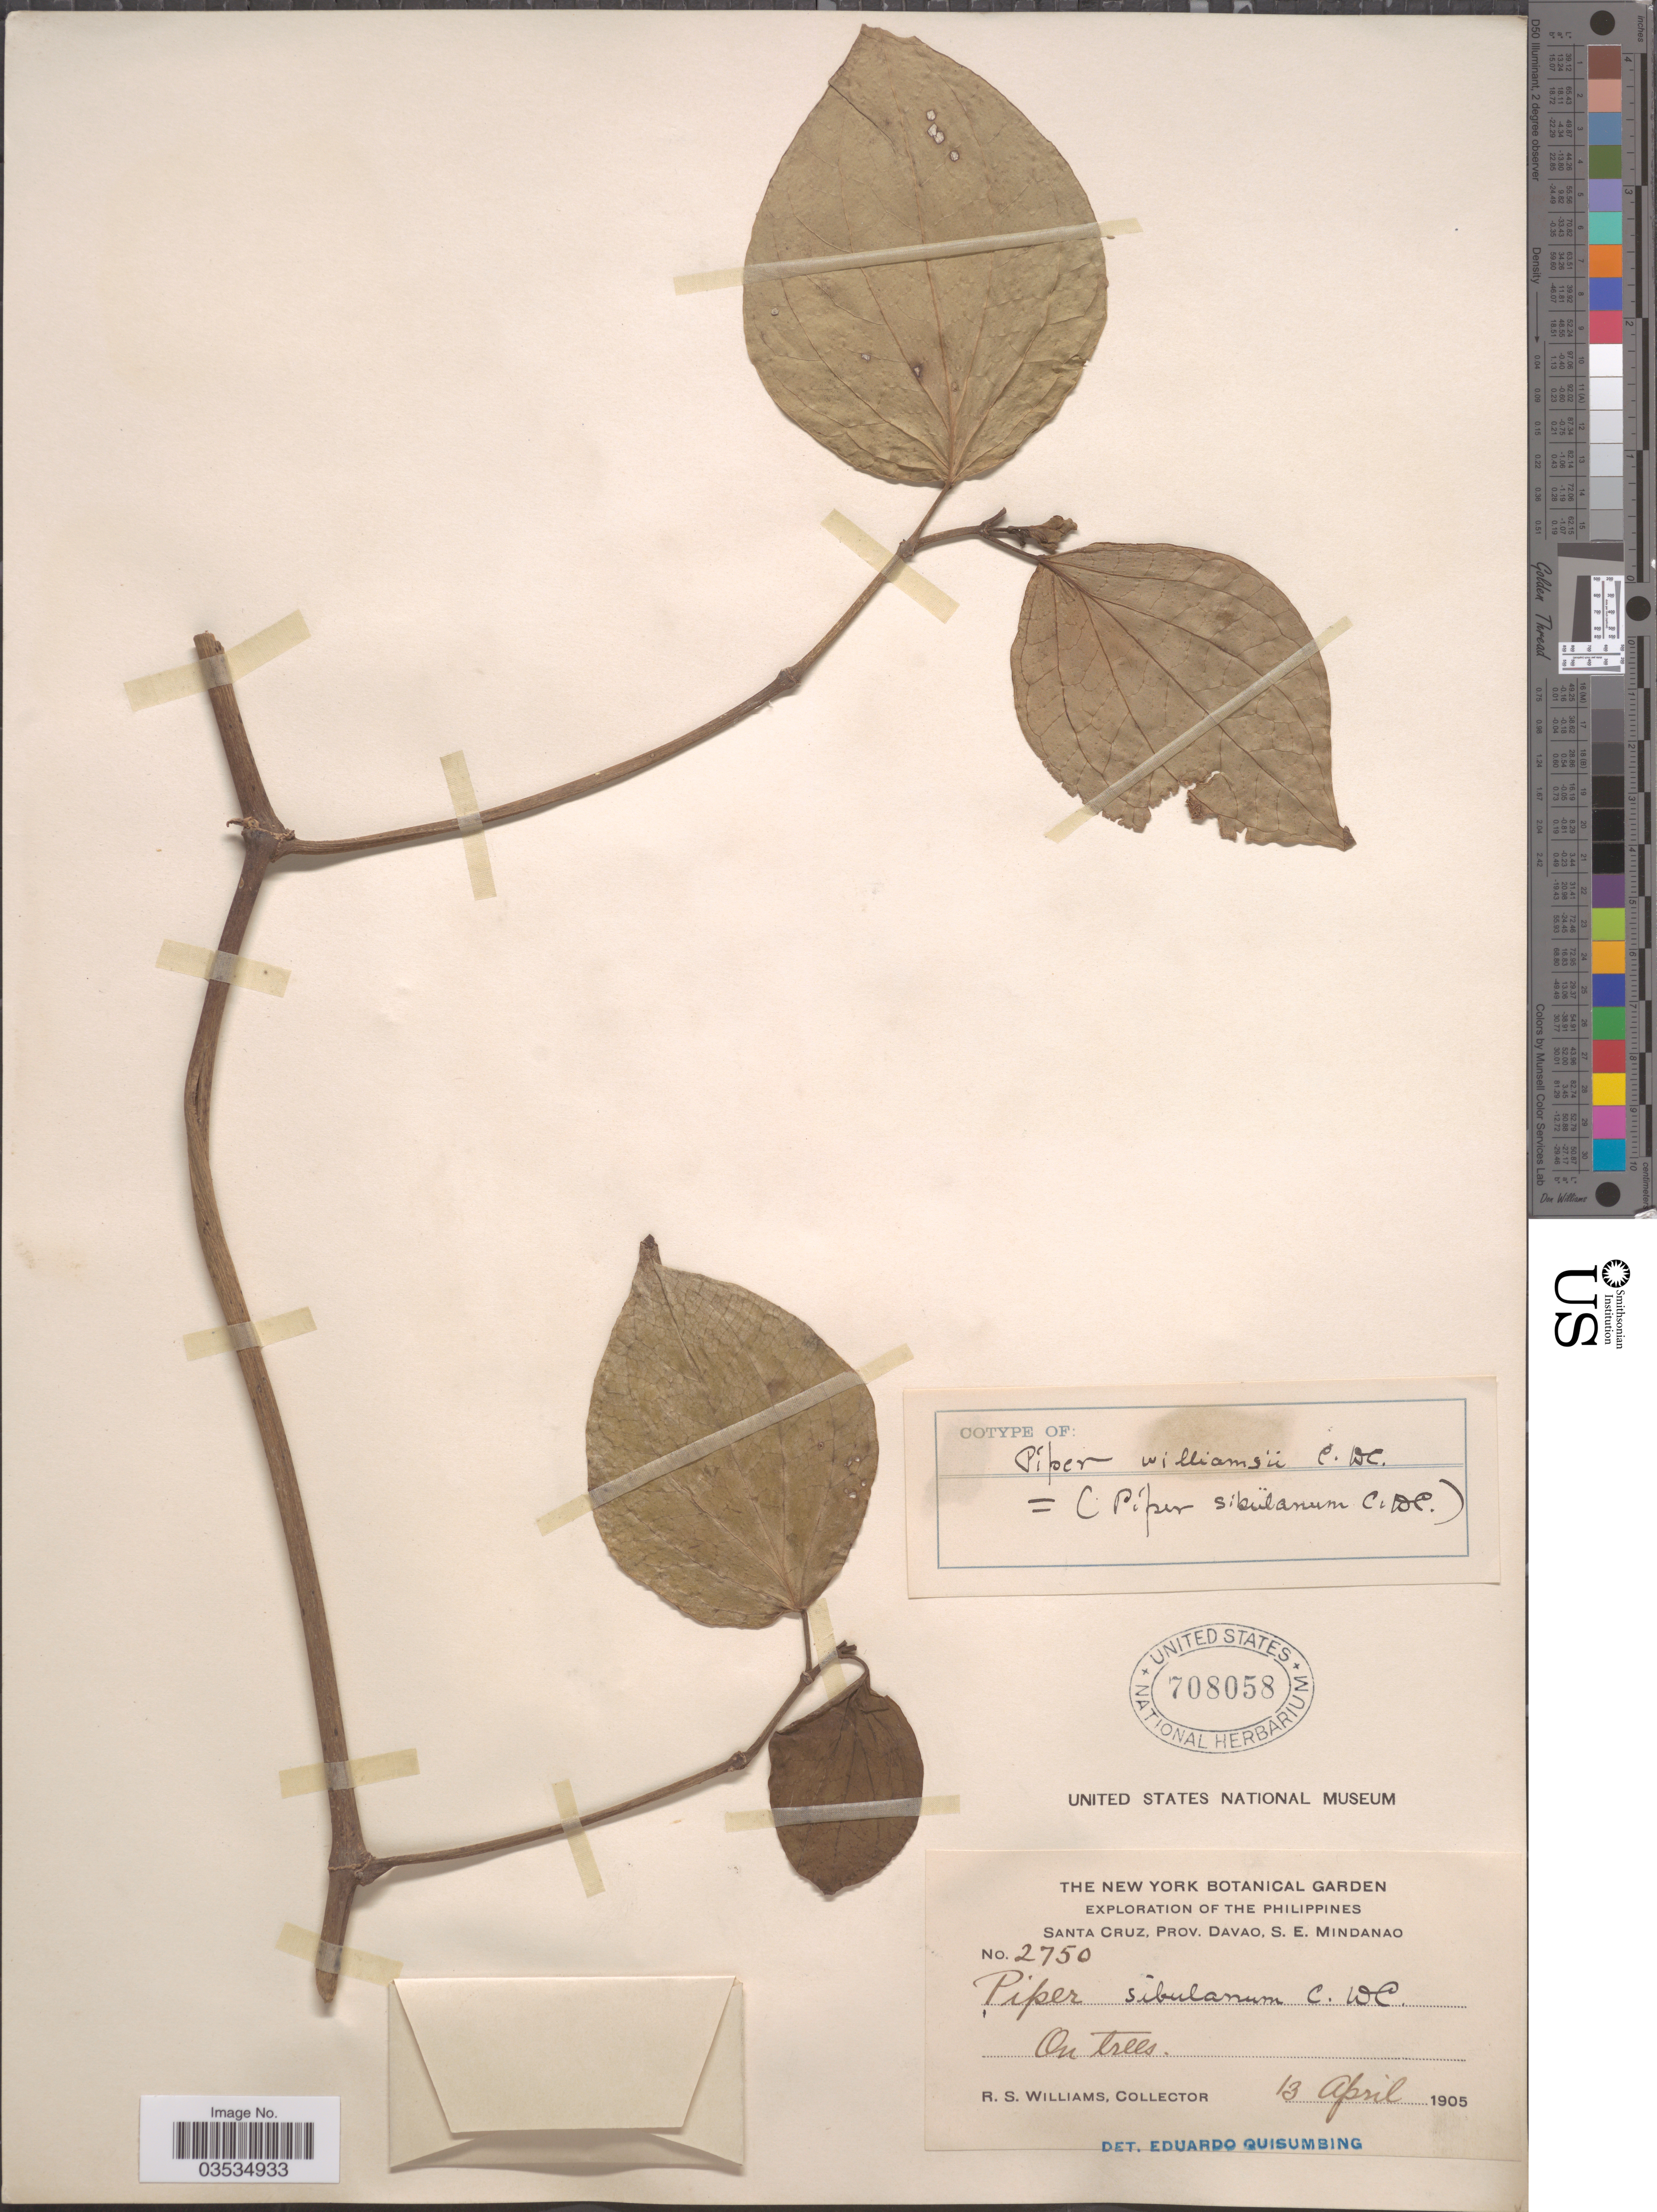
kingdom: Plantae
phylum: Tracheophyta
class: Magnoliopsida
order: Piperales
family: Piperaceae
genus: Piper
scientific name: Piper sibulanum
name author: C. DC.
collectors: R. S. Williams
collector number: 2750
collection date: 1905-04-13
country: Philippines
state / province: Davao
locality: Santa Cruz, S. E. Mindanao.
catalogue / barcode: US 708058